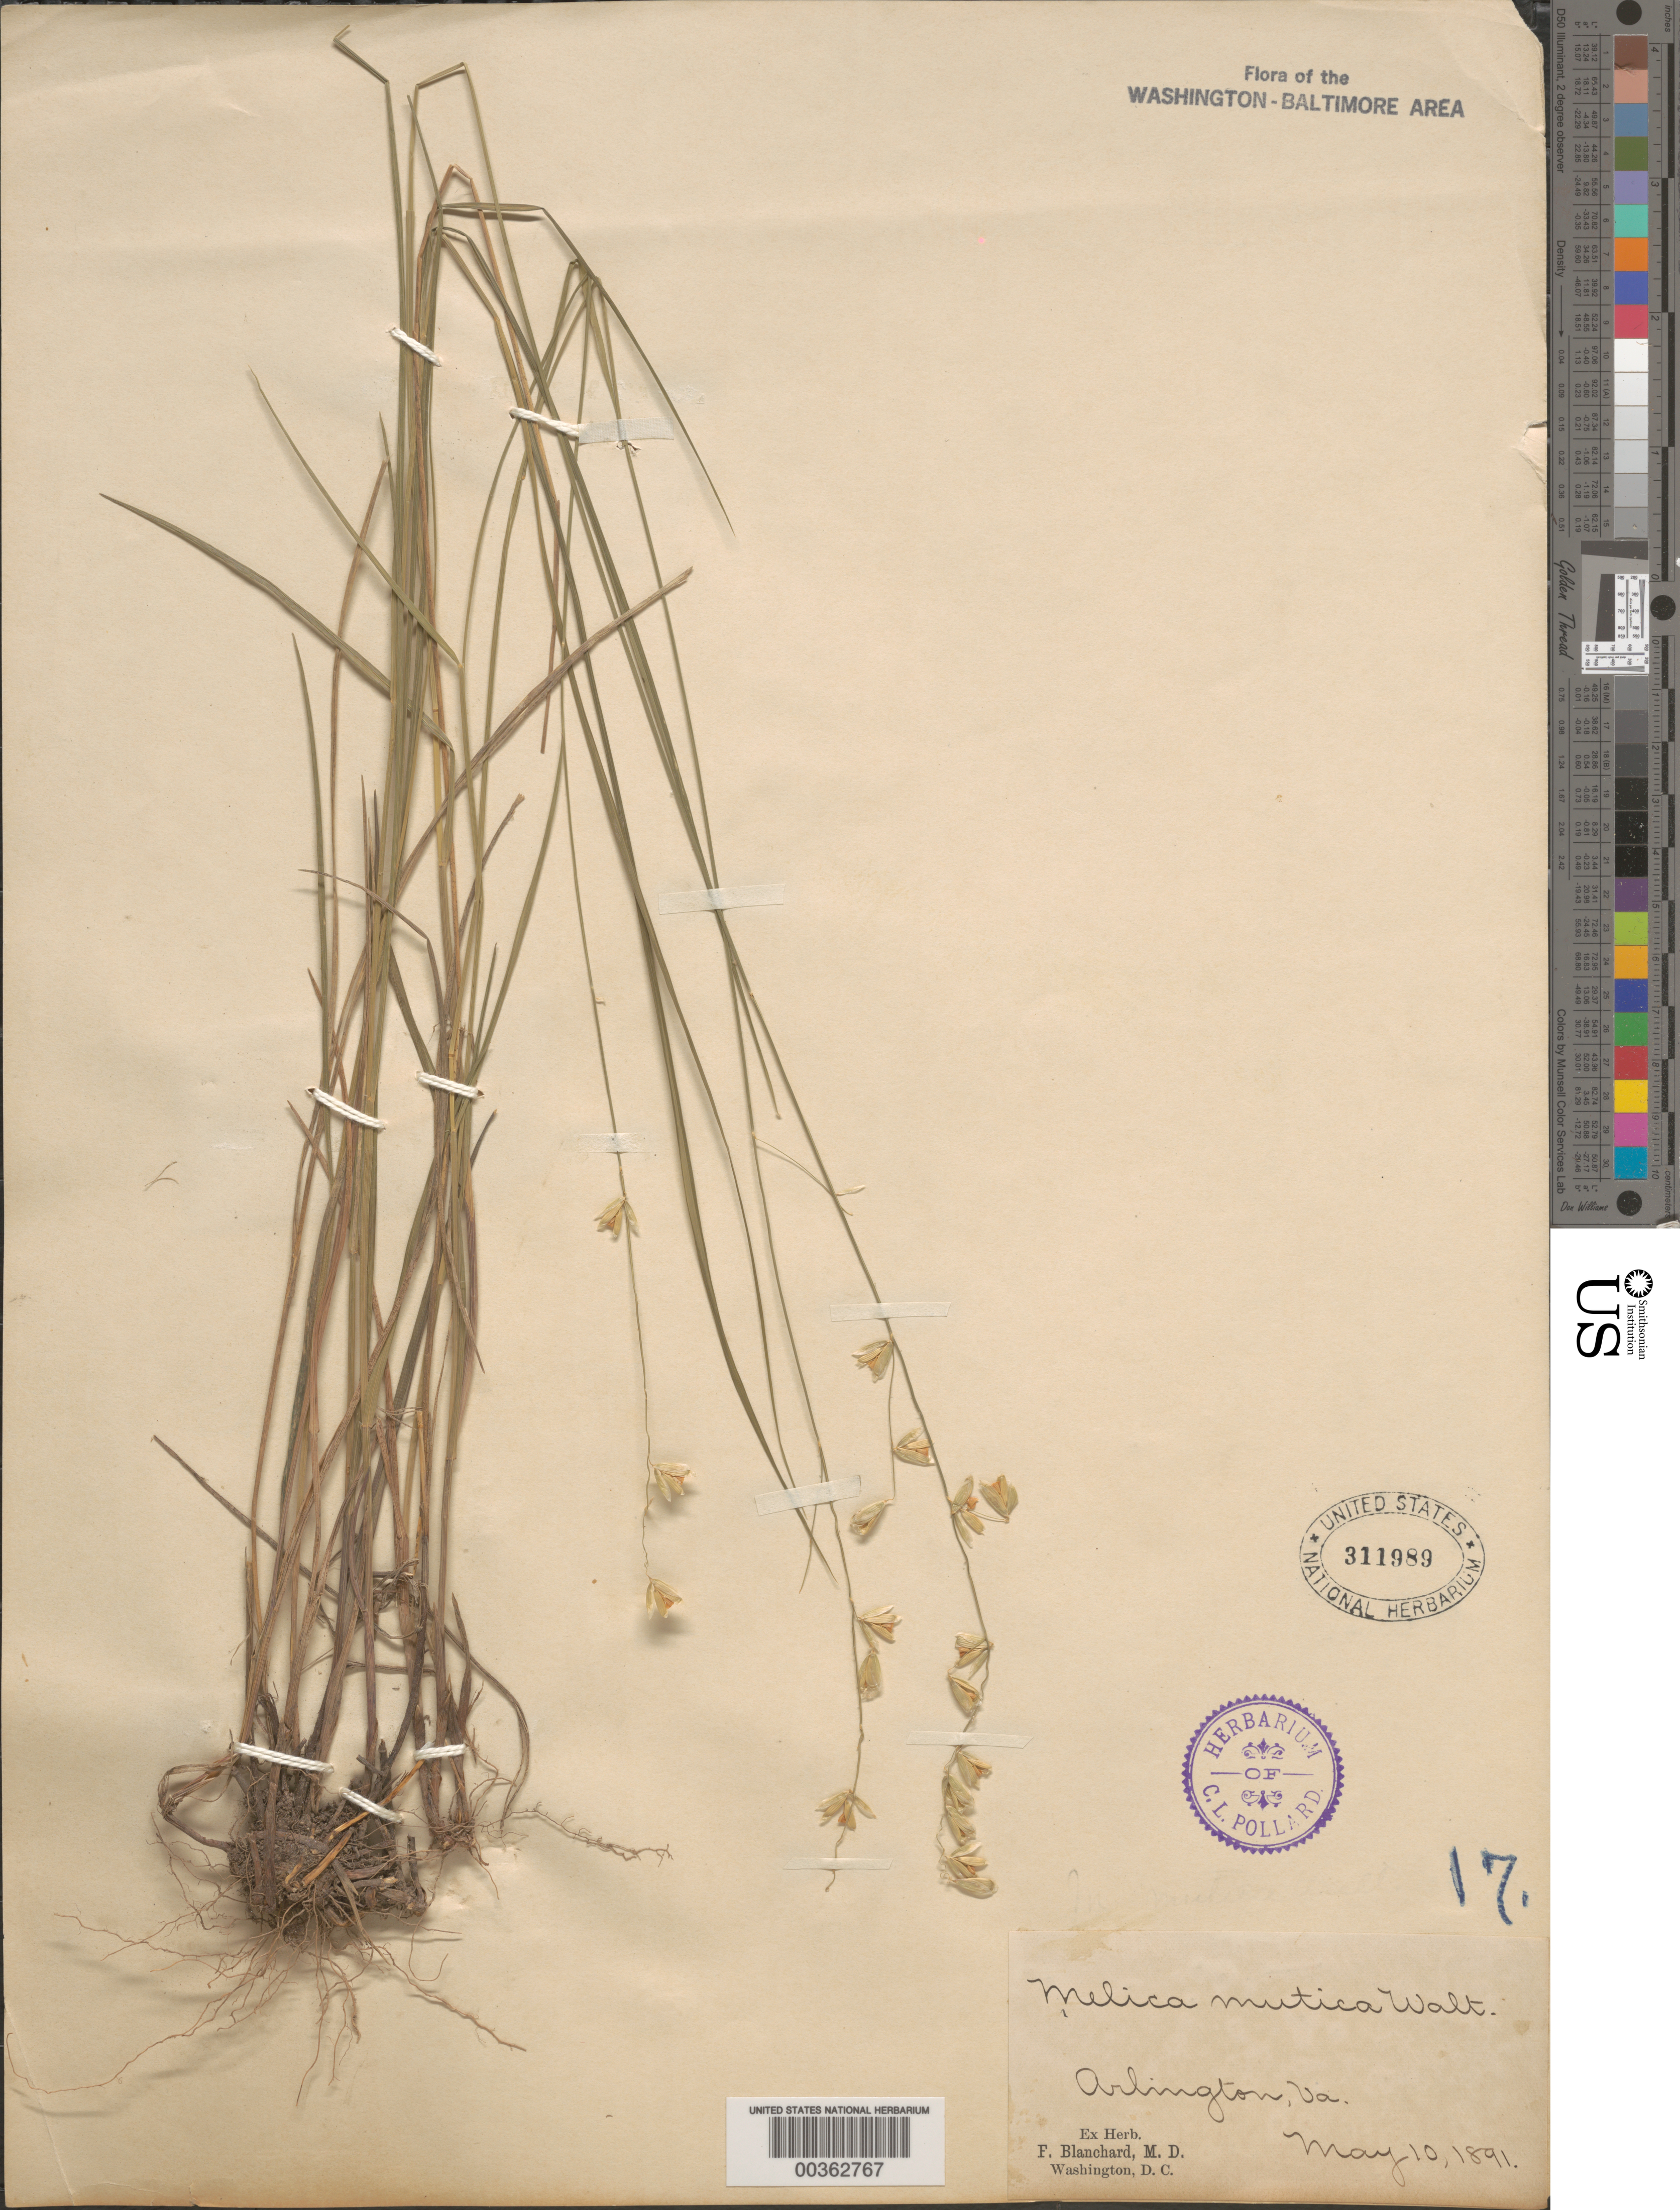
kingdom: Plantae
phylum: Tracheophyta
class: Liliopsida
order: Poales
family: Poaceae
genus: Melica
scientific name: Melica mutica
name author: Walter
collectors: F. Blanchard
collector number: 17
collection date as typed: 10 May 1891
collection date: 1891-05-10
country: United States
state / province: Virginia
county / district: Arlington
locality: Arlington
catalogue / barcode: US 311989